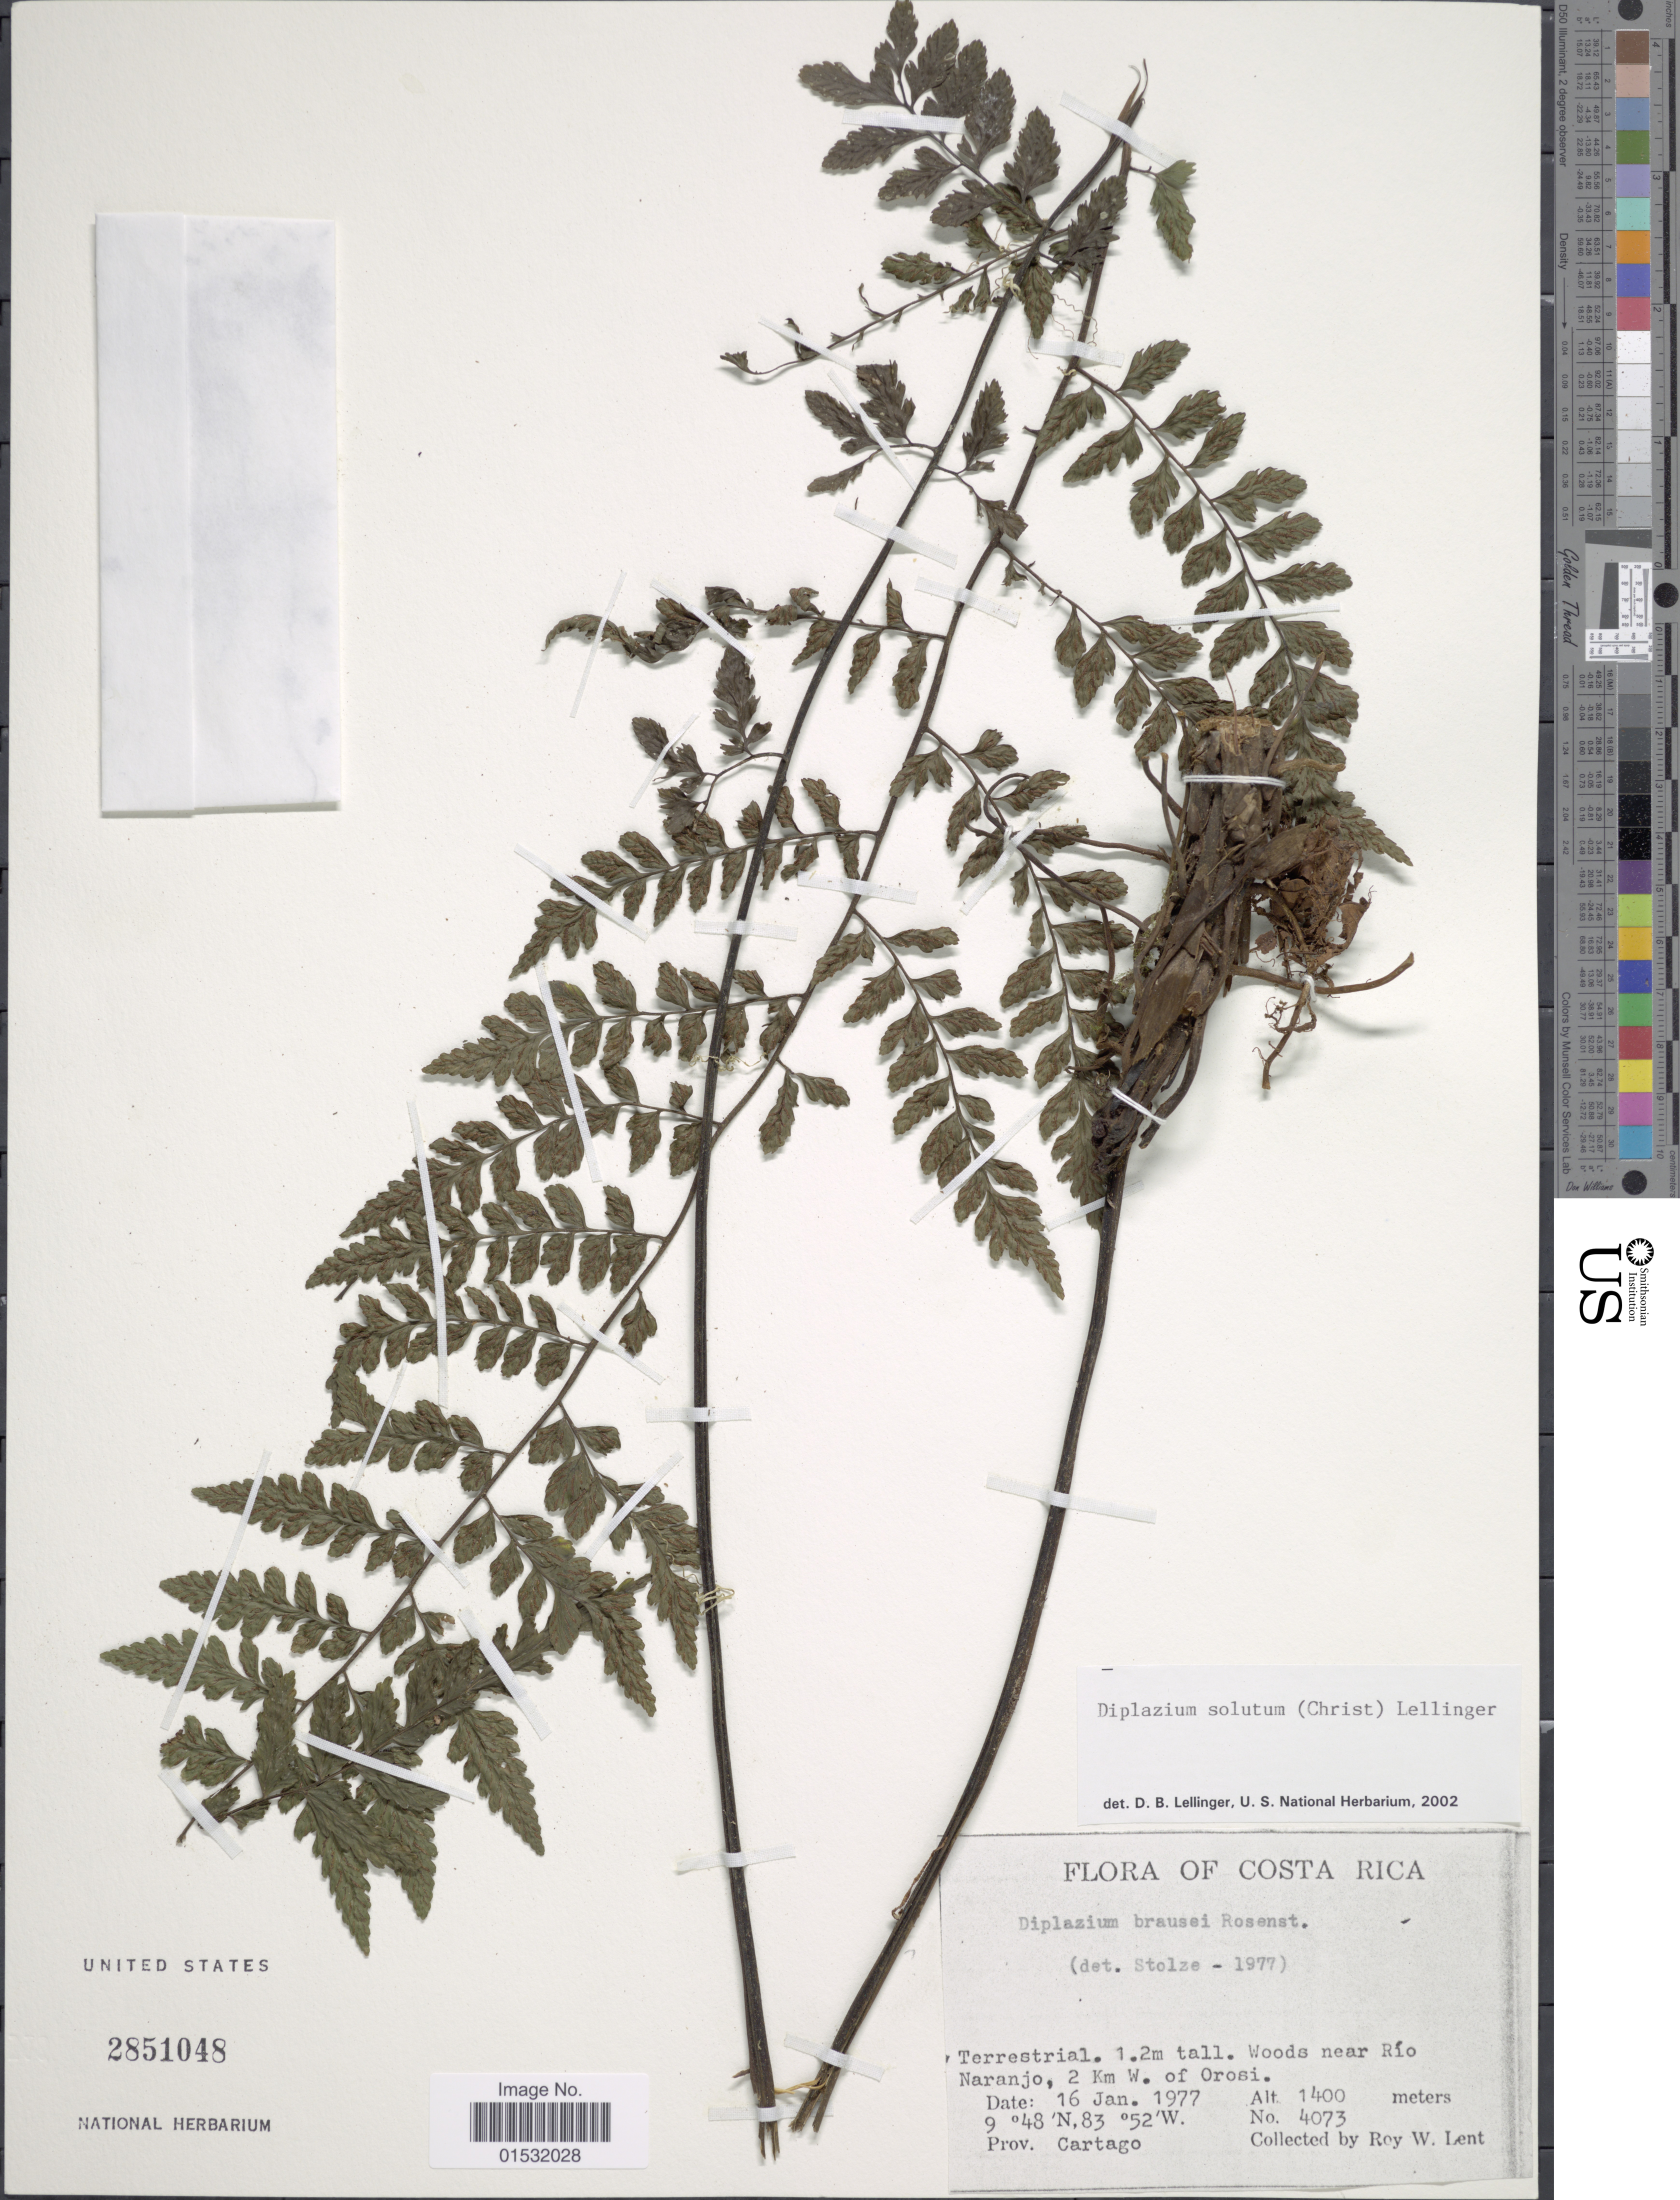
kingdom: Plantae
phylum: Tracheophyta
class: Polypodiopsida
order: Polypodiales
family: Athyriaceae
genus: Diplazium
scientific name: Diplazium solutum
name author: (Christ) Lellinger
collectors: R. W. Lent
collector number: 4073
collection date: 1977-01-16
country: Costa Rica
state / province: Cartago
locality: Woods near Río Naranjo, 2 Km W. of Orosi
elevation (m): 1400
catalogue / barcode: US 2851048